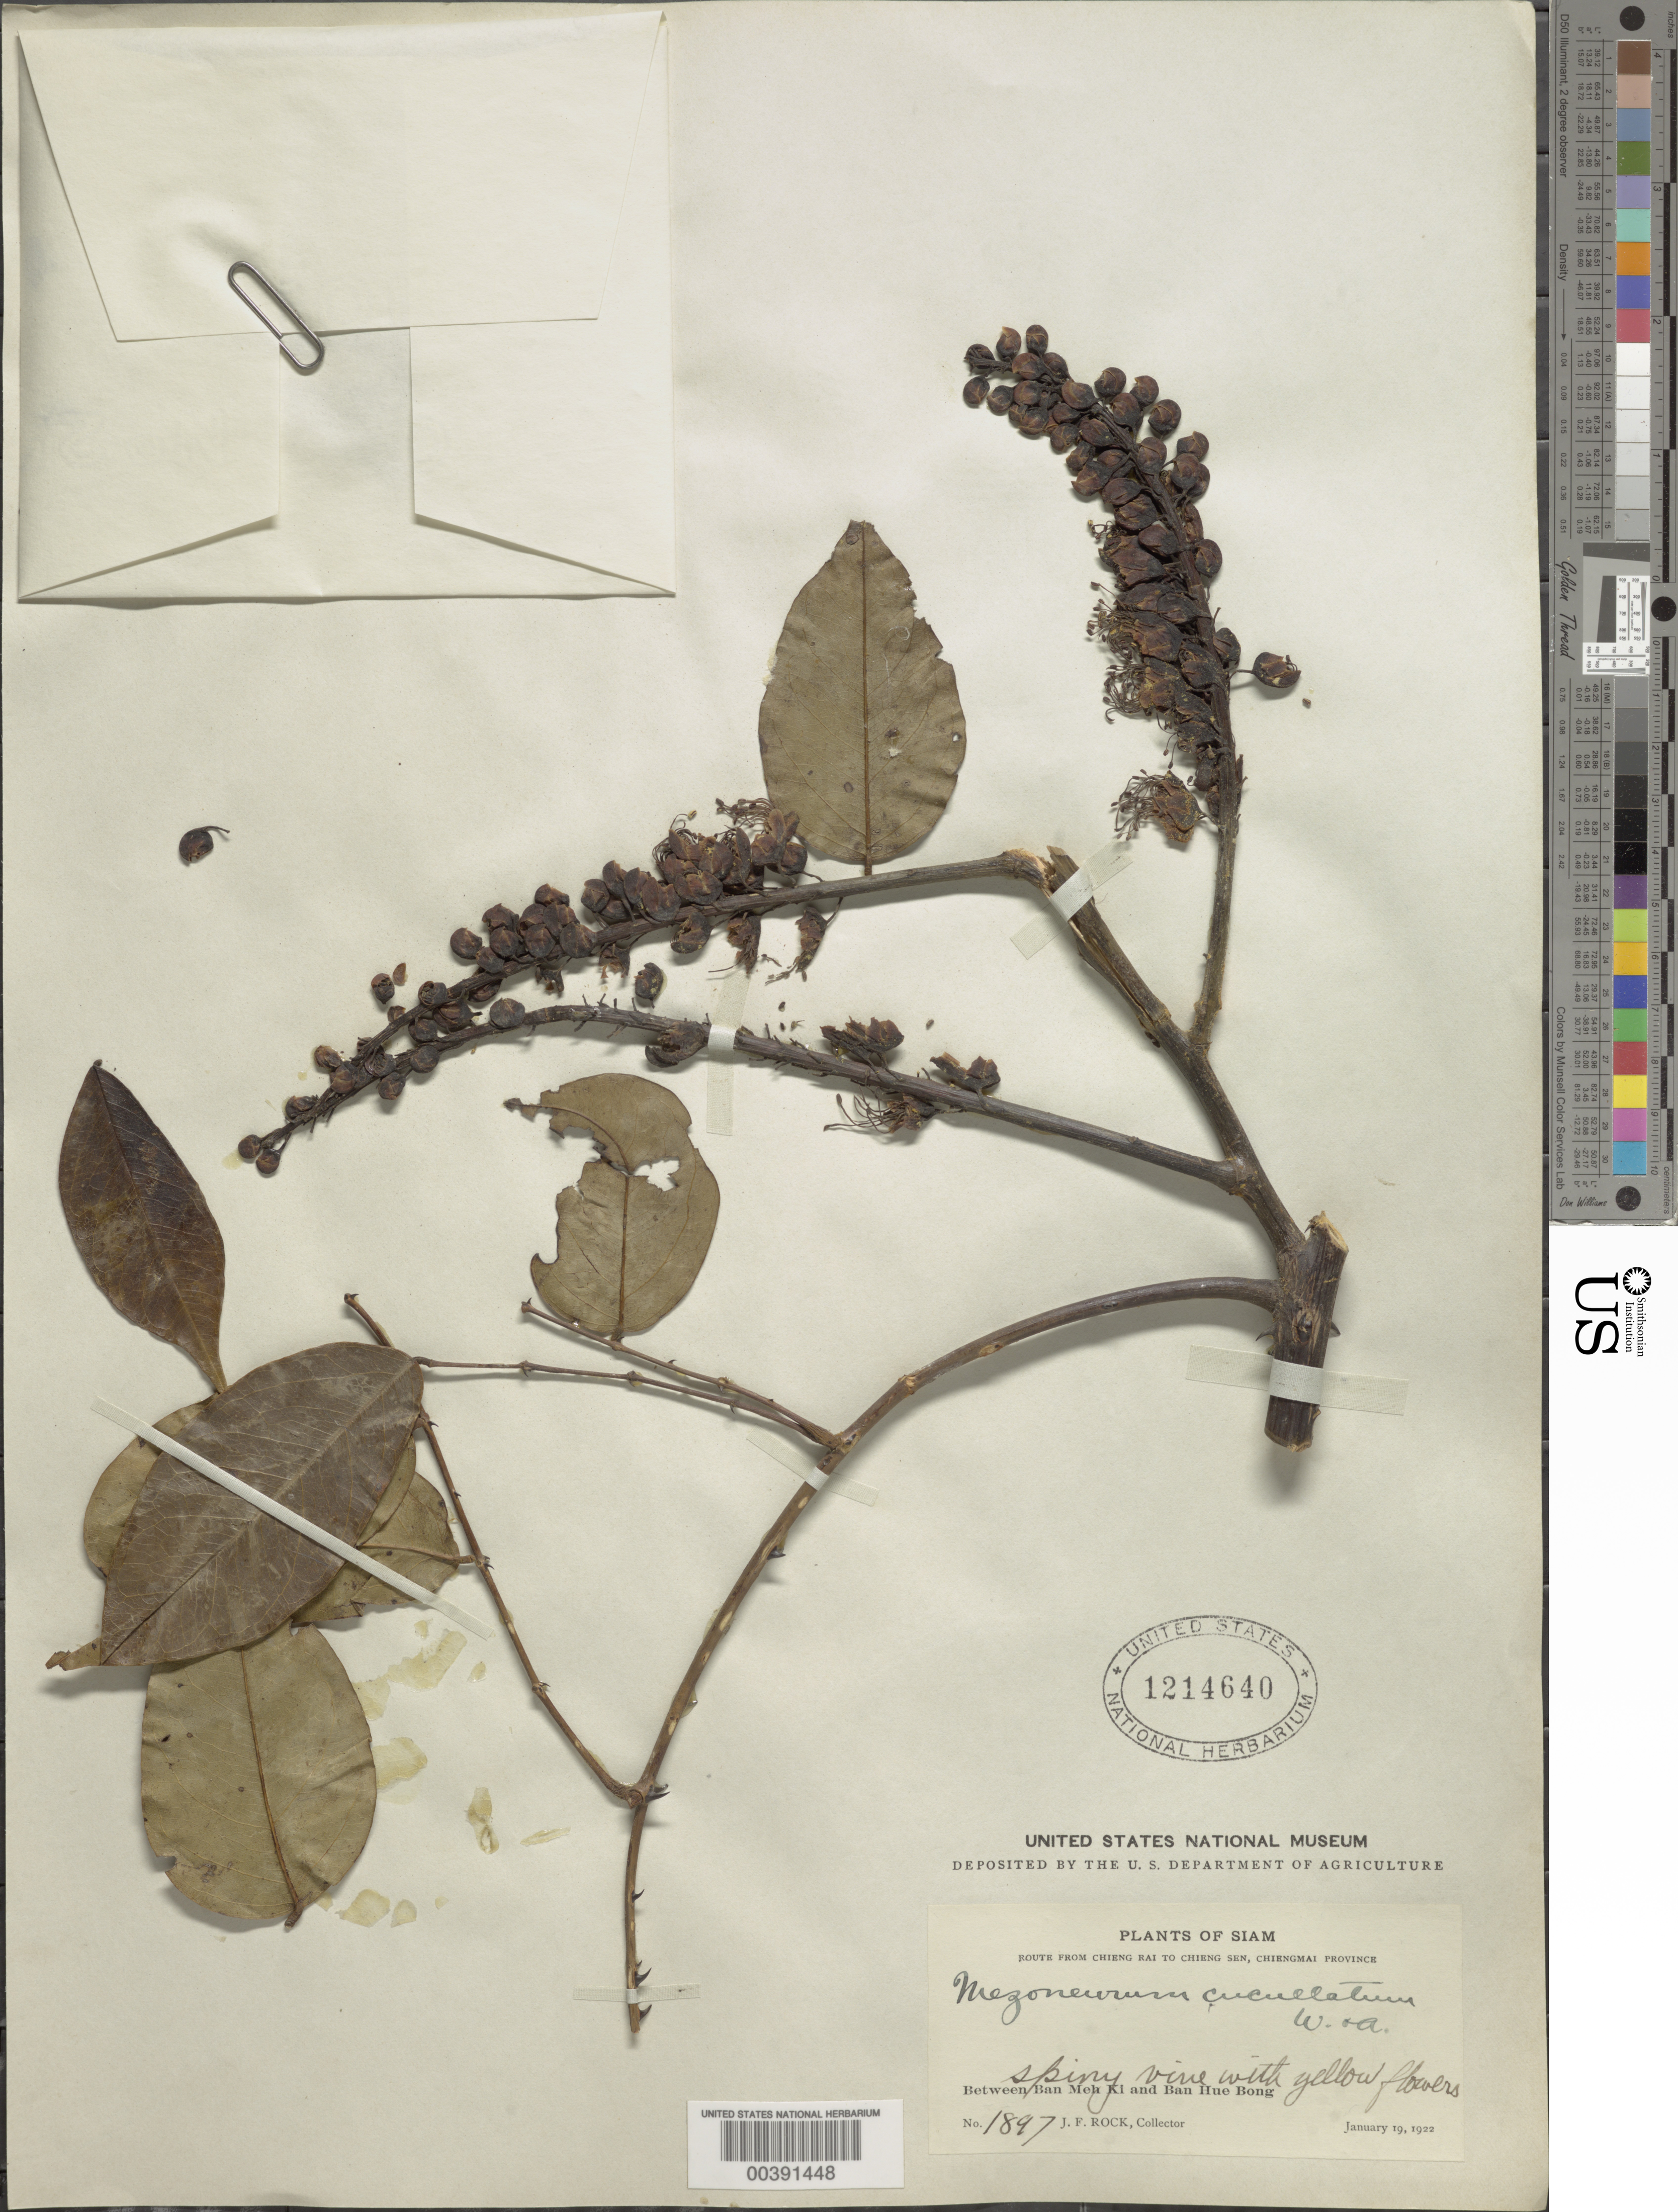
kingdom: Plantae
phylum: Tracheophyta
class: Magnoliopsida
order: Fabales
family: Fabaceae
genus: Mezoneuron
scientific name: Mezoneuron cucullatum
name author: (Roxb.) Wight & Arn.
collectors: J. F. Rock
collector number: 1897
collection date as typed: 19 Jan 1922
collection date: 1922-01-19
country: Thailand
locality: Between banmeh ki and ban hue bong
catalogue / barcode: US 1214640